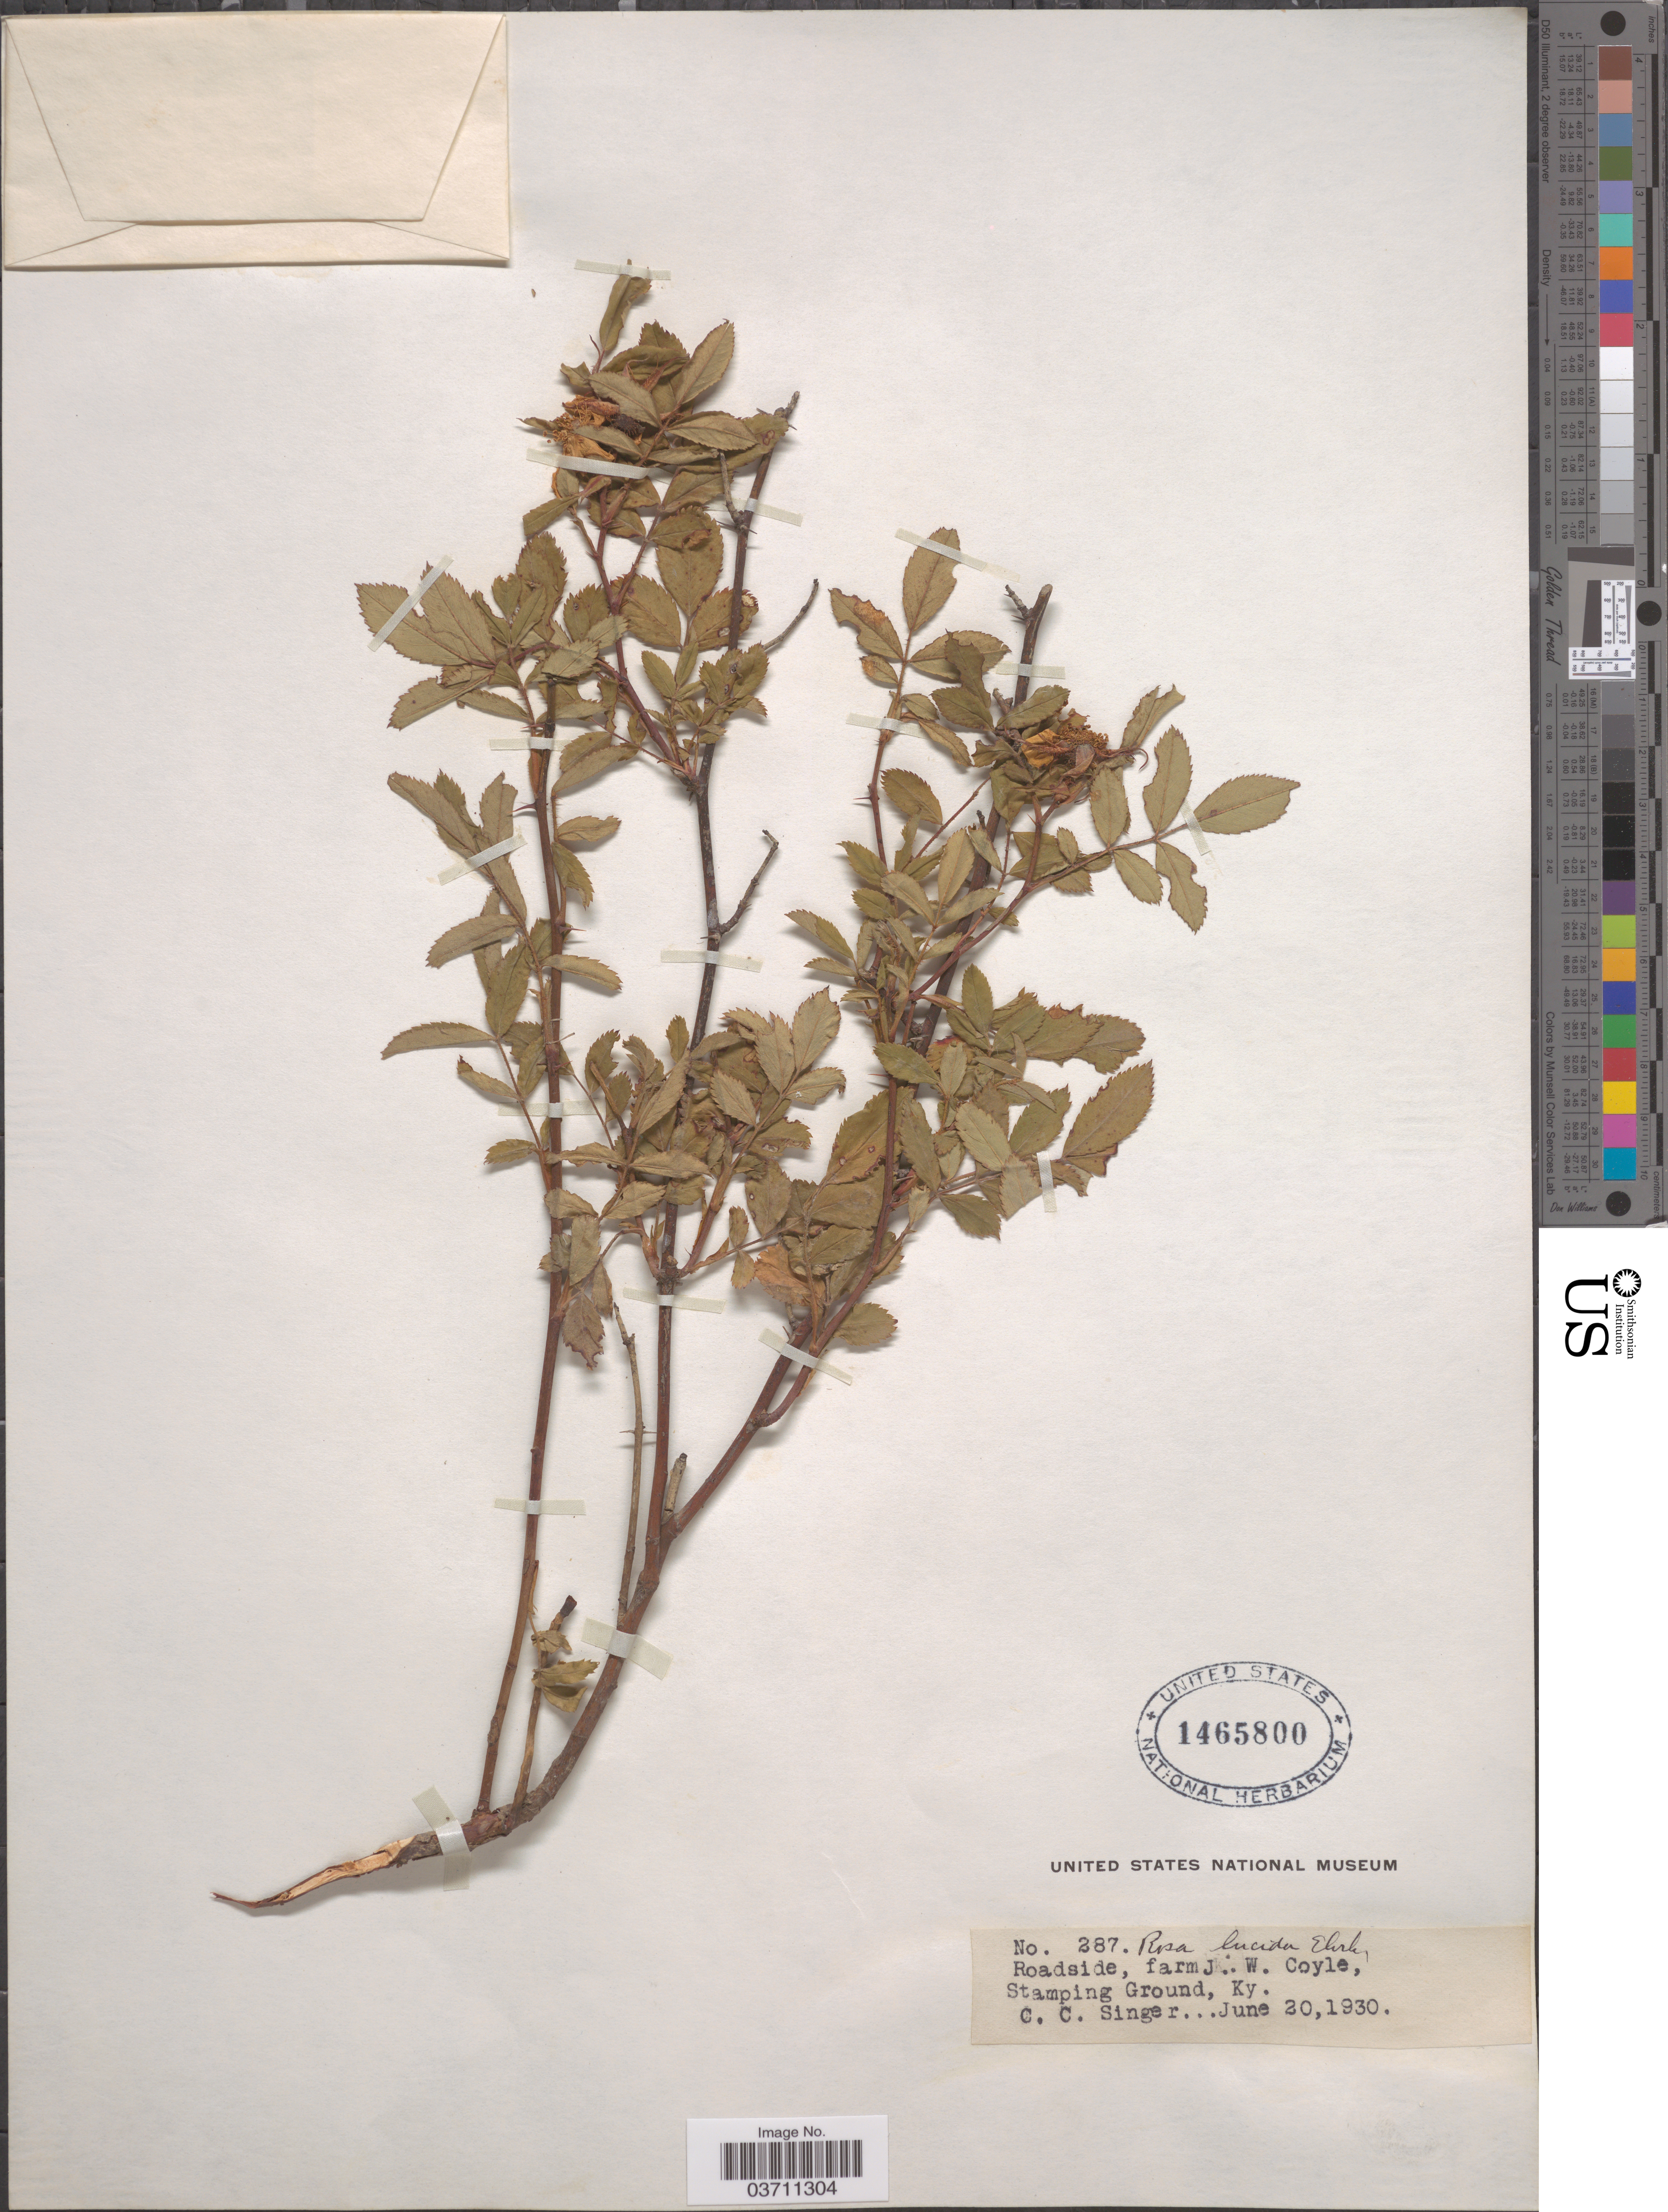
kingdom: Plantae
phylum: Tracheophyta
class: Magnoliopsida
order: Rosales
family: Rosaceae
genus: Rosa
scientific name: Rosa lucida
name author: Meehan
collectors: C. Singer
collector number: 287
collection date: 1930-06-20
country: United States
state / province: Kentucky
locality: Roadside, farm J. W. Coyle, Stamping Ground.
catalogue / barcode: US 1465800